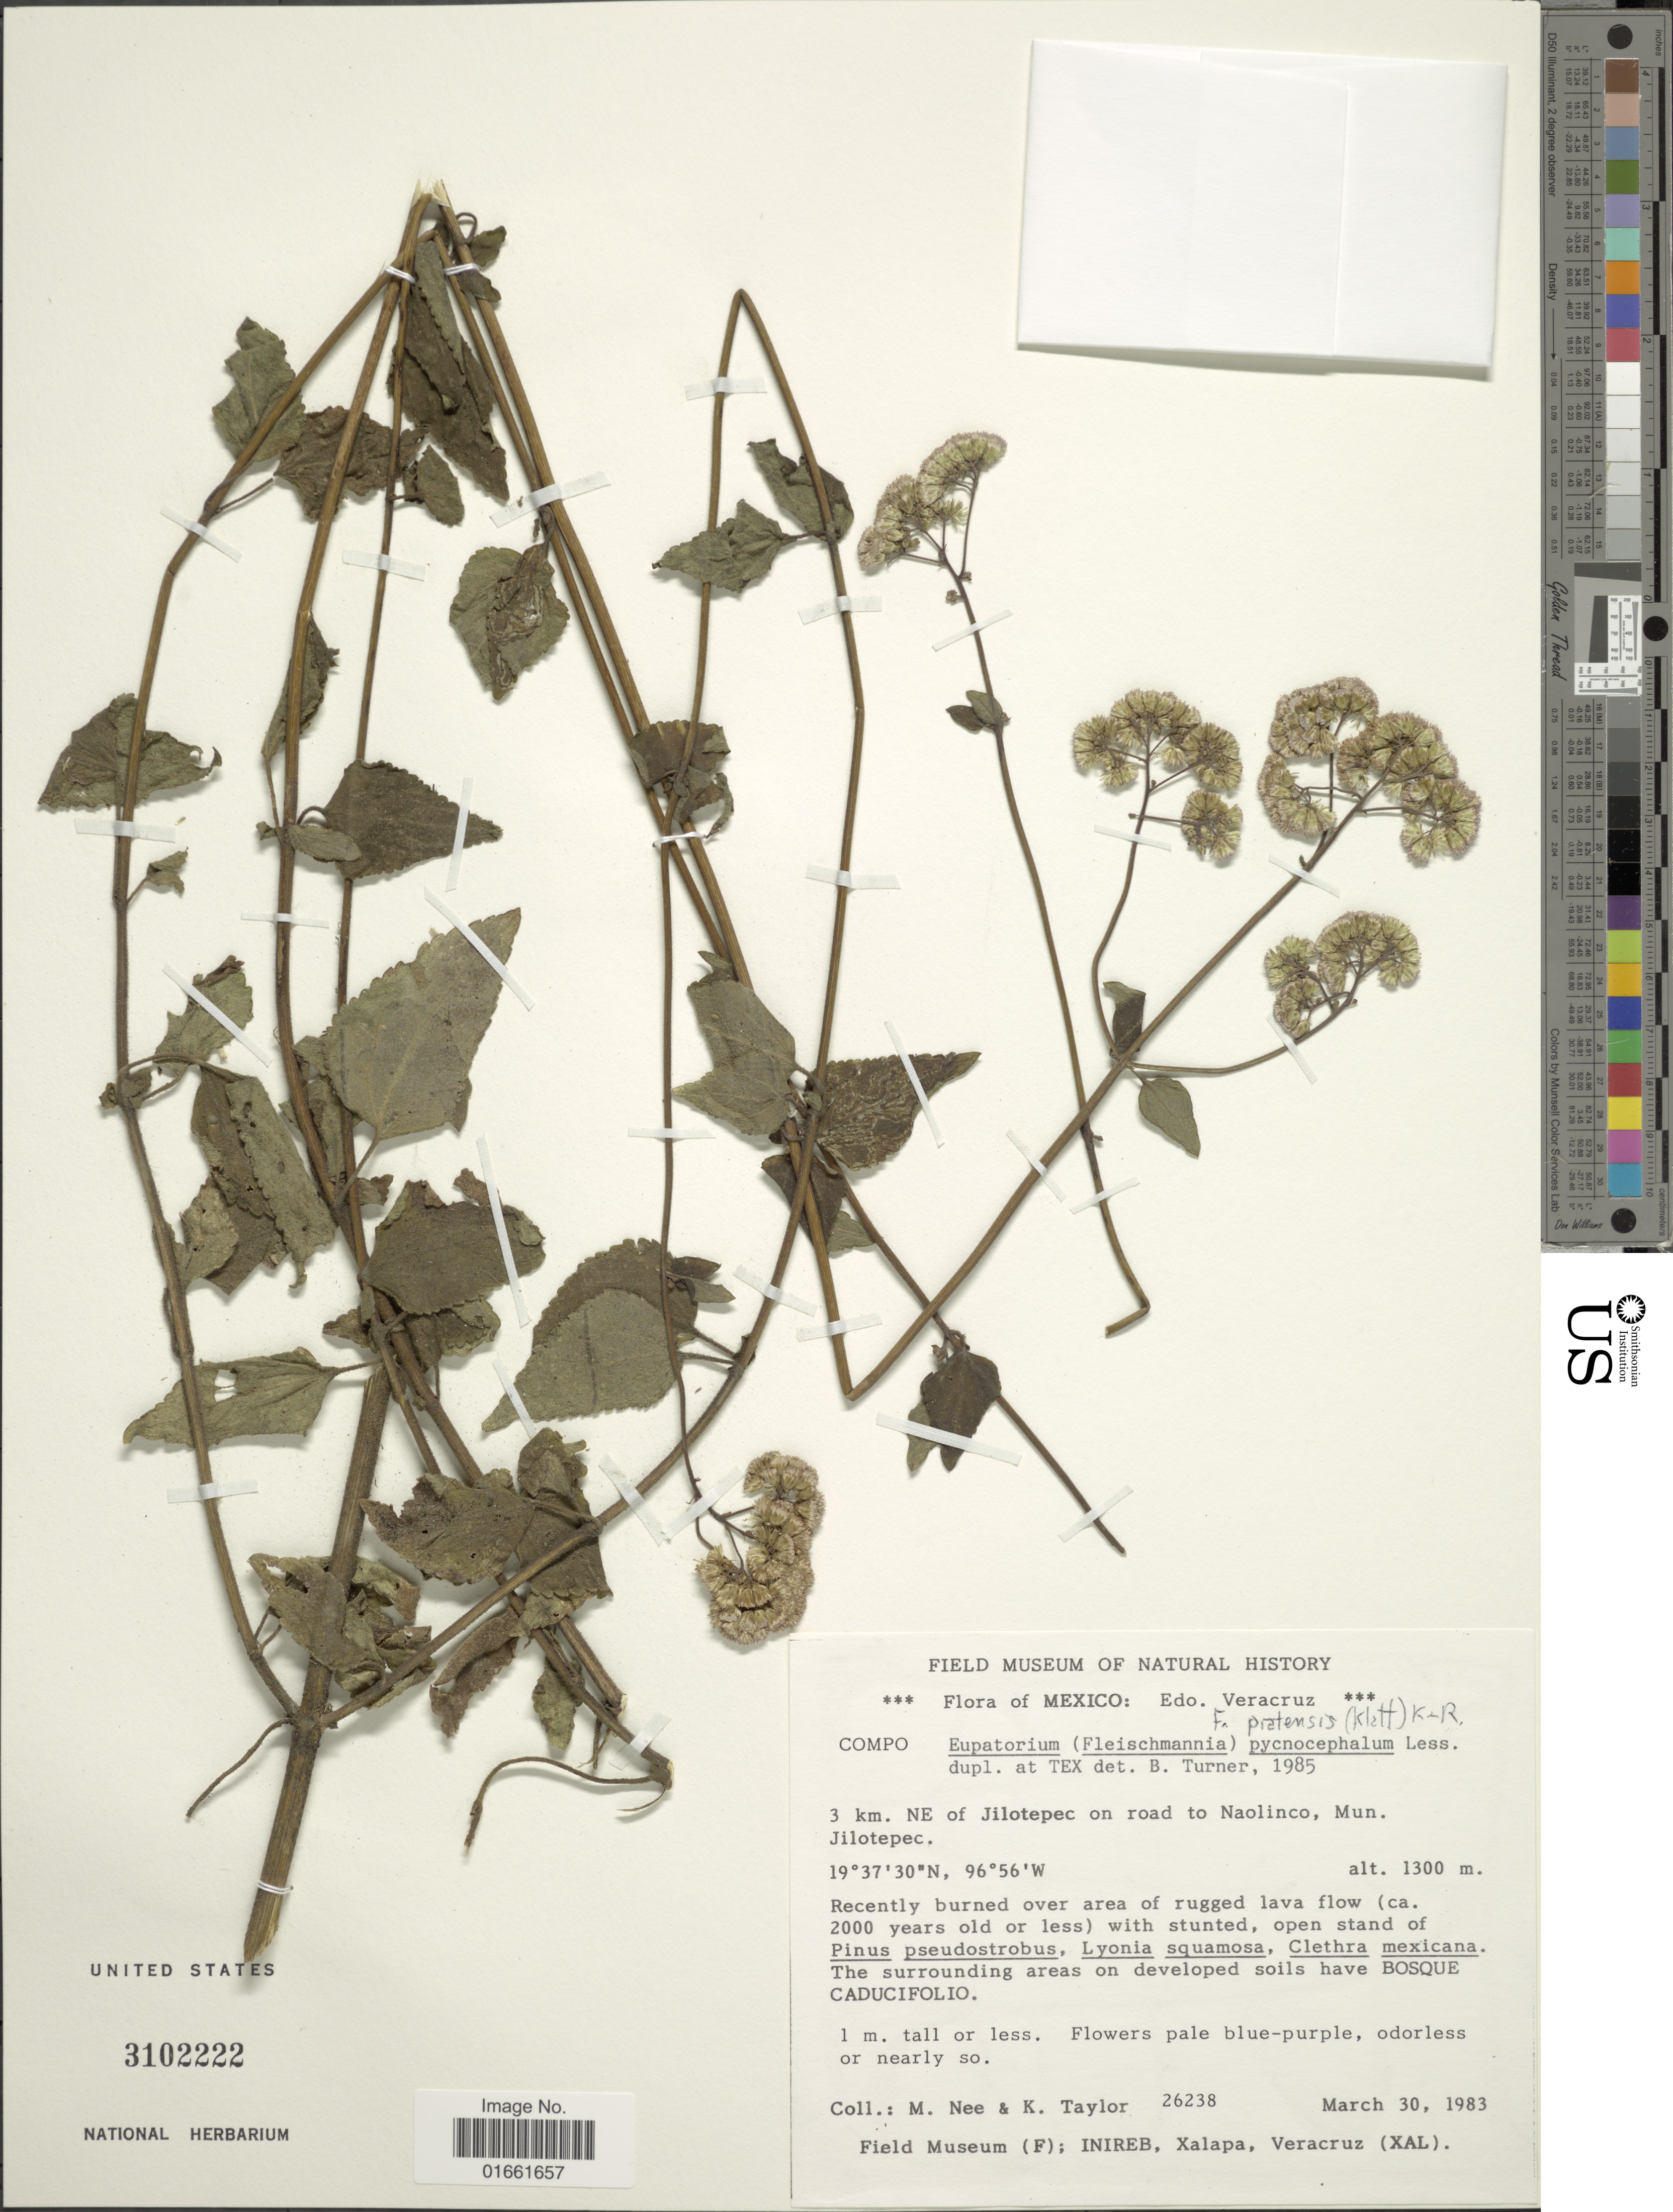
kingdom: Plantae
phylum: Tracheophyta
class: Magnoliopsida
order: Asterales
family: Asteraceae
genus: Fleischmannia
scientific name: Fleischmannia pratensis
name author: (Klatt) R.M. King & H. Rob.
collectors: M. Nee & K. Taylor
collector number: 26238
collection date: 1983-03-30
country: Mexico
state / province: Veracruz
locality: Edo Veracruz, 3 km NE of Jilotepec on road to Naolinco, Mun Jilotepec.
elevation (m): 1300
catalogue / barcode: US 3102222